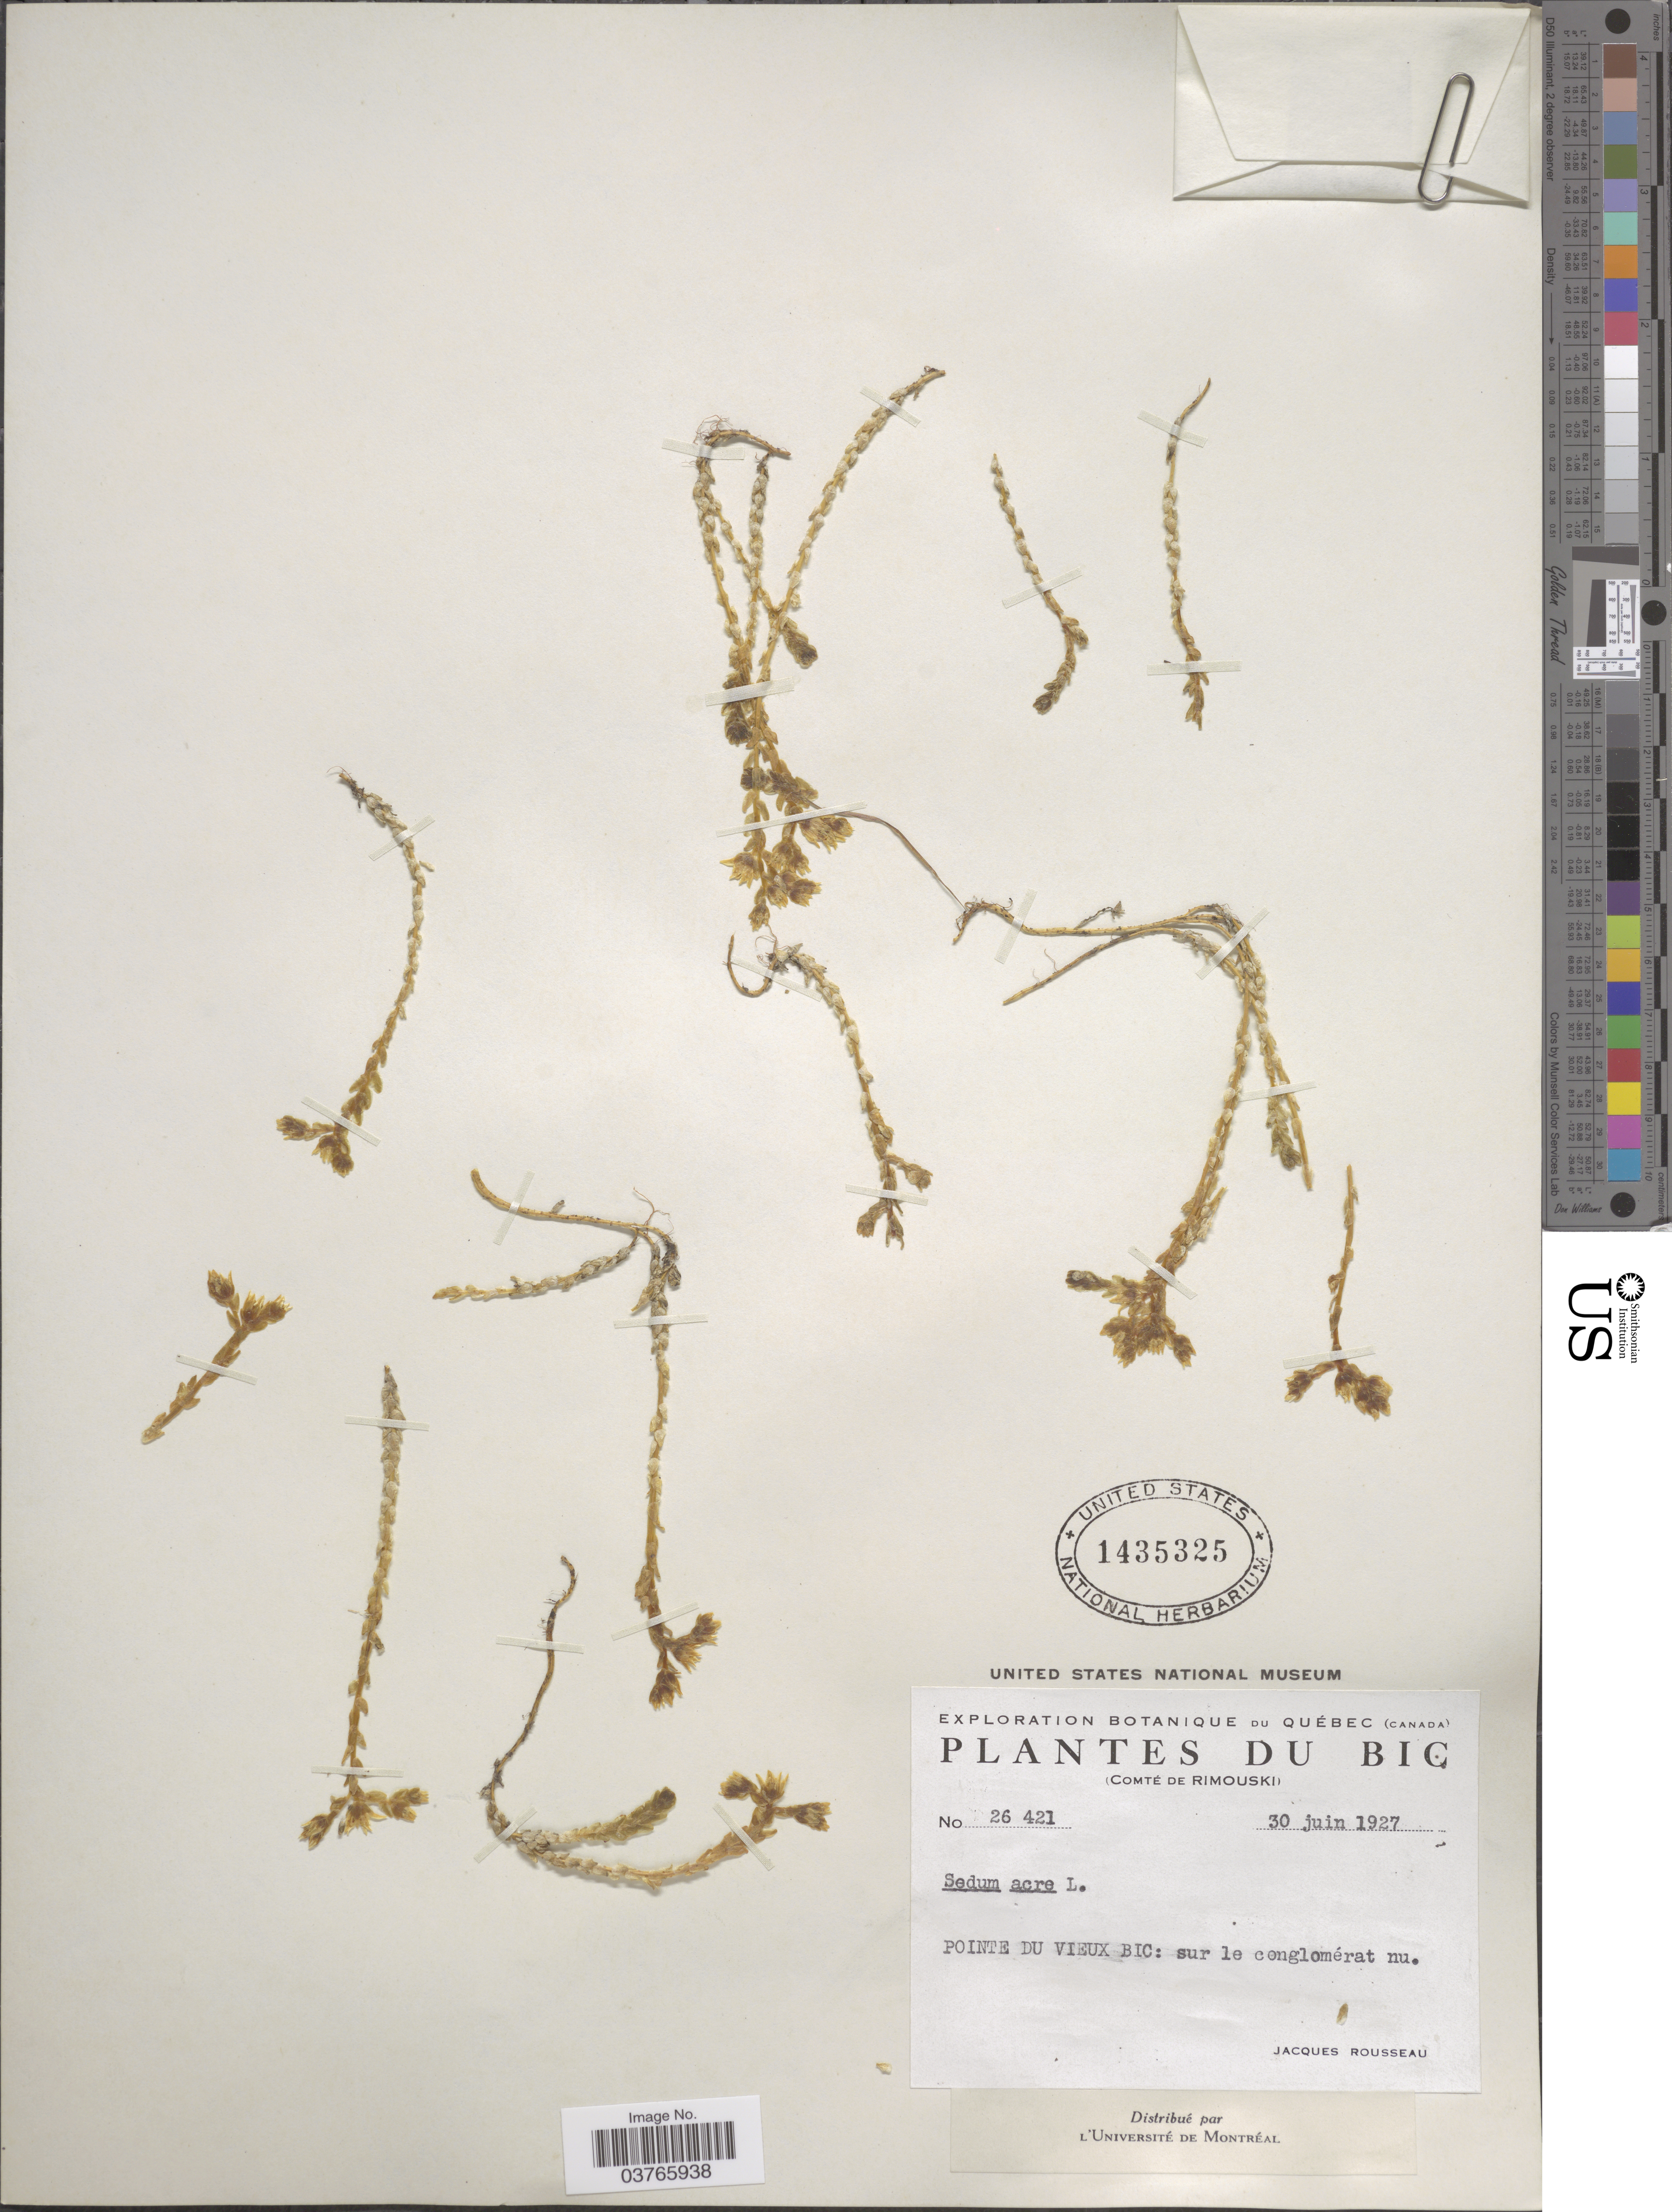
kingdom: Plantae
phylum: Tracheophyta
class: Magnoliopsida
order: Saxifragales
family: Crassulaceae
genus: Sedum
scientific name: Sedum acre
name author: L.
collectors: J. Rousseau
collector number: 26421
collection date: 1927-06-30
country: Canada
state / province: Quebec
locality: Bic. (Comté de Rimouski). Pointe du Vieux Bic: sur le conglomérat nu.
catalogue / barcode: US 1435325